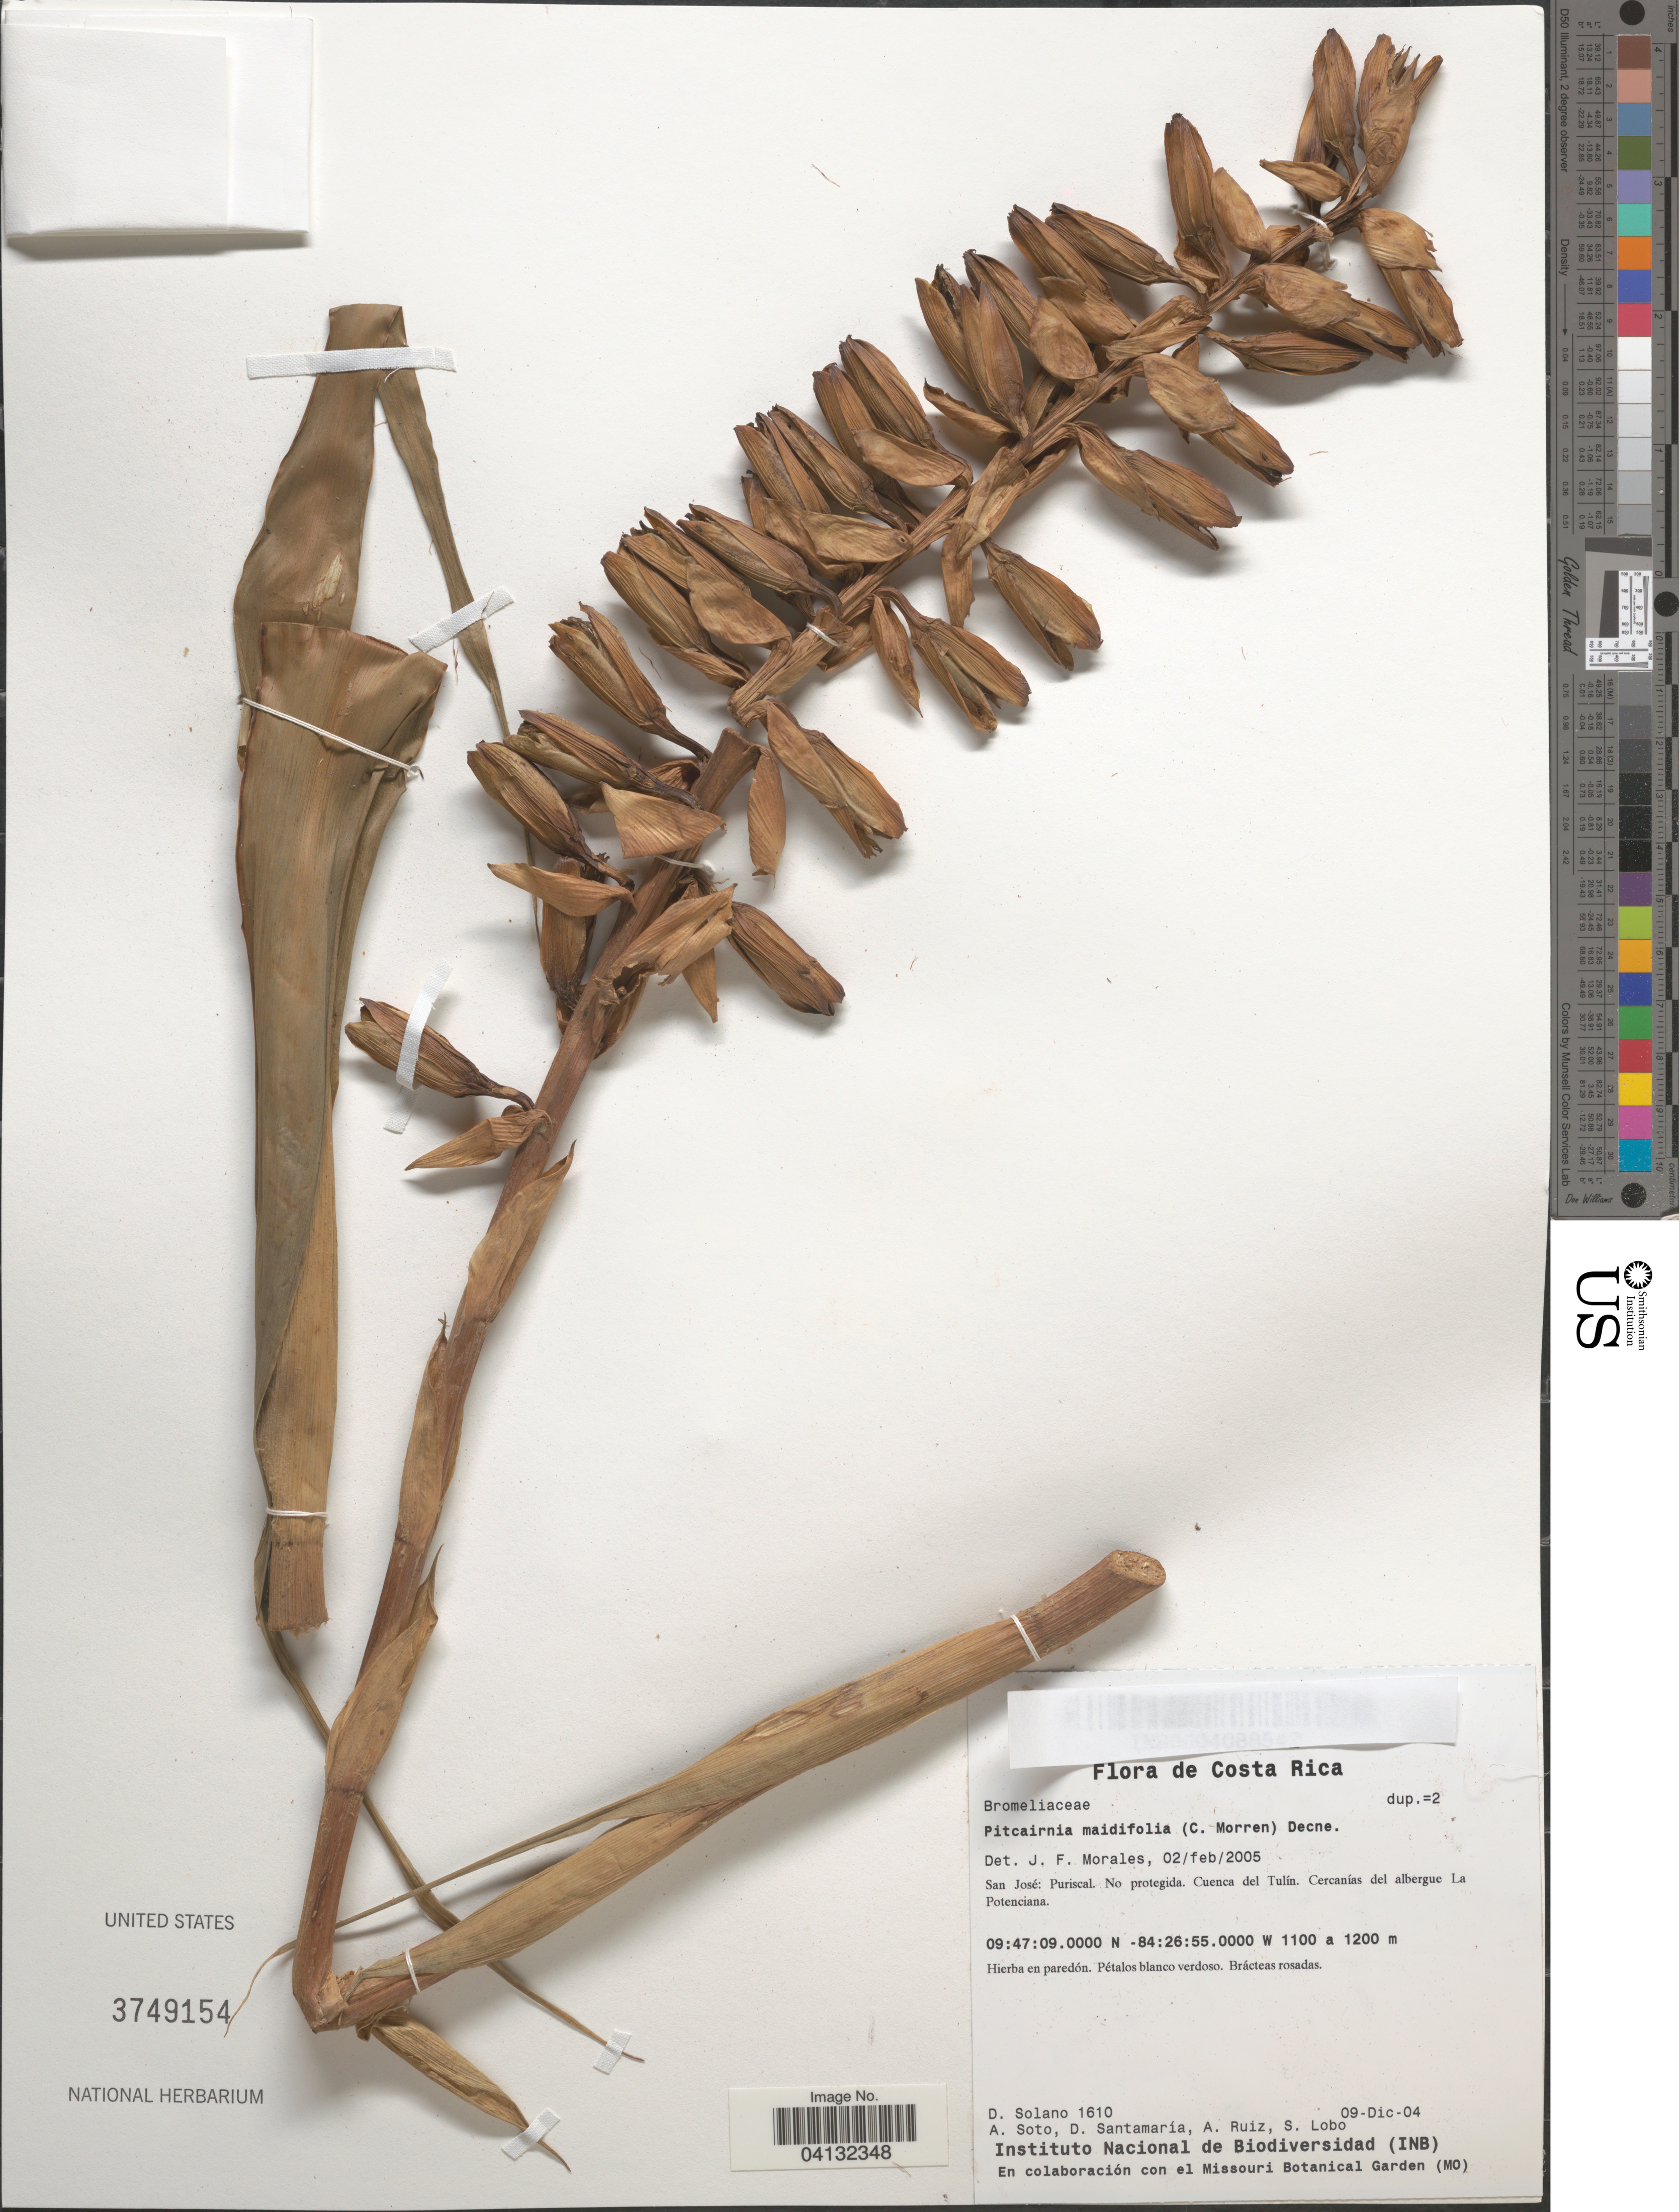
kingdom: Plantae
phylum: Tracheophyta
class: Liliopsida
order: Poales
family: Bromeliaceae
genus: Pitcairnia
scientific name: Pitcairnia maidifolia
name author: (C. Morren) Decne. ex Planch.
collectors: D. Solano, A. Soto, D. Santamaria, A. Ruiz & S. Lobo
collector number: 1610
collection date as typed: Transcribed d/m/y: 9/12/4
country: Costa Rica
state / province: San José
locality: Puriscal. No protegida. Cuenca del Tulín. Cercanías del albergue La Potenciana.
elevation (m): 1100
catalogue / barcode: US 3749154